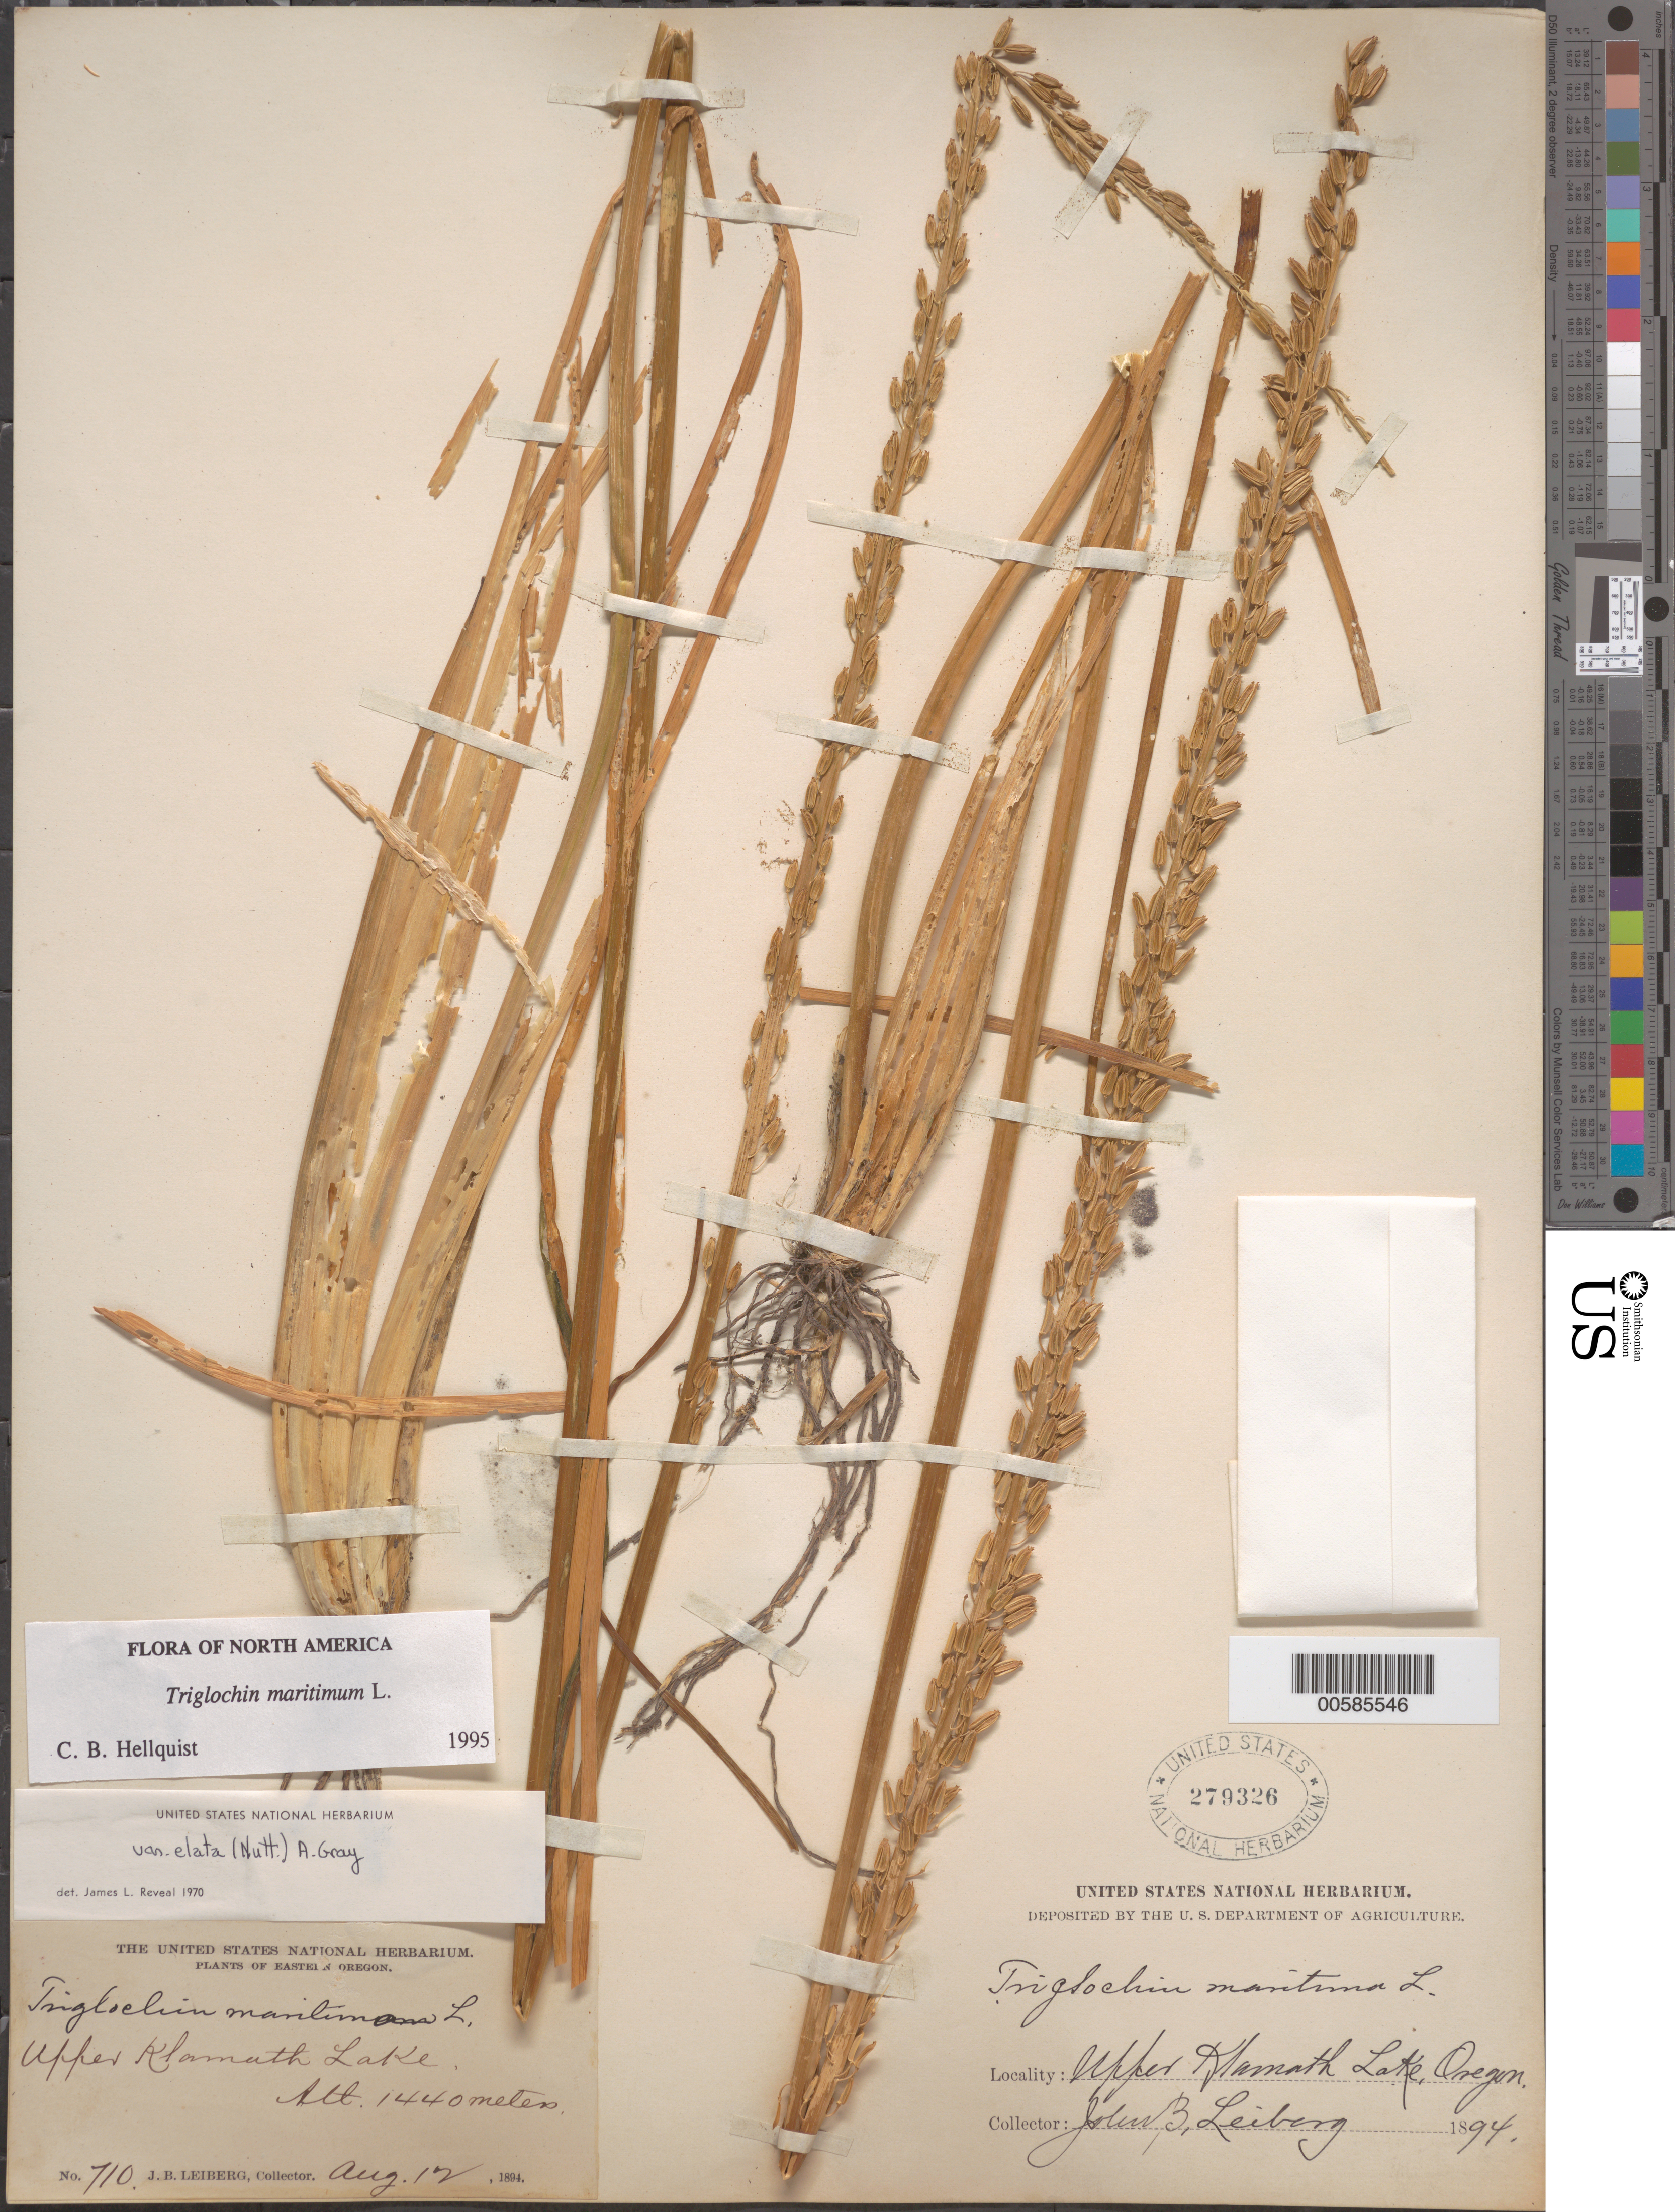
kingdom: Plantae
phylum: Tracheophyta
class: Liliopsida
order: Alismatales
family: Juncaginaceae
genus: Triglochin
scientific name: Triglochin maritima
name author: L.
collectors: J. Leiberg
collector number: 710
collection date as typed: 12 Aug 1894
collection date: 1894-08-12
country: United States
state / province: Oregon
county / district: Klamath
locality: Upper Klamouth Lake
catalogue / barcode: US 279326